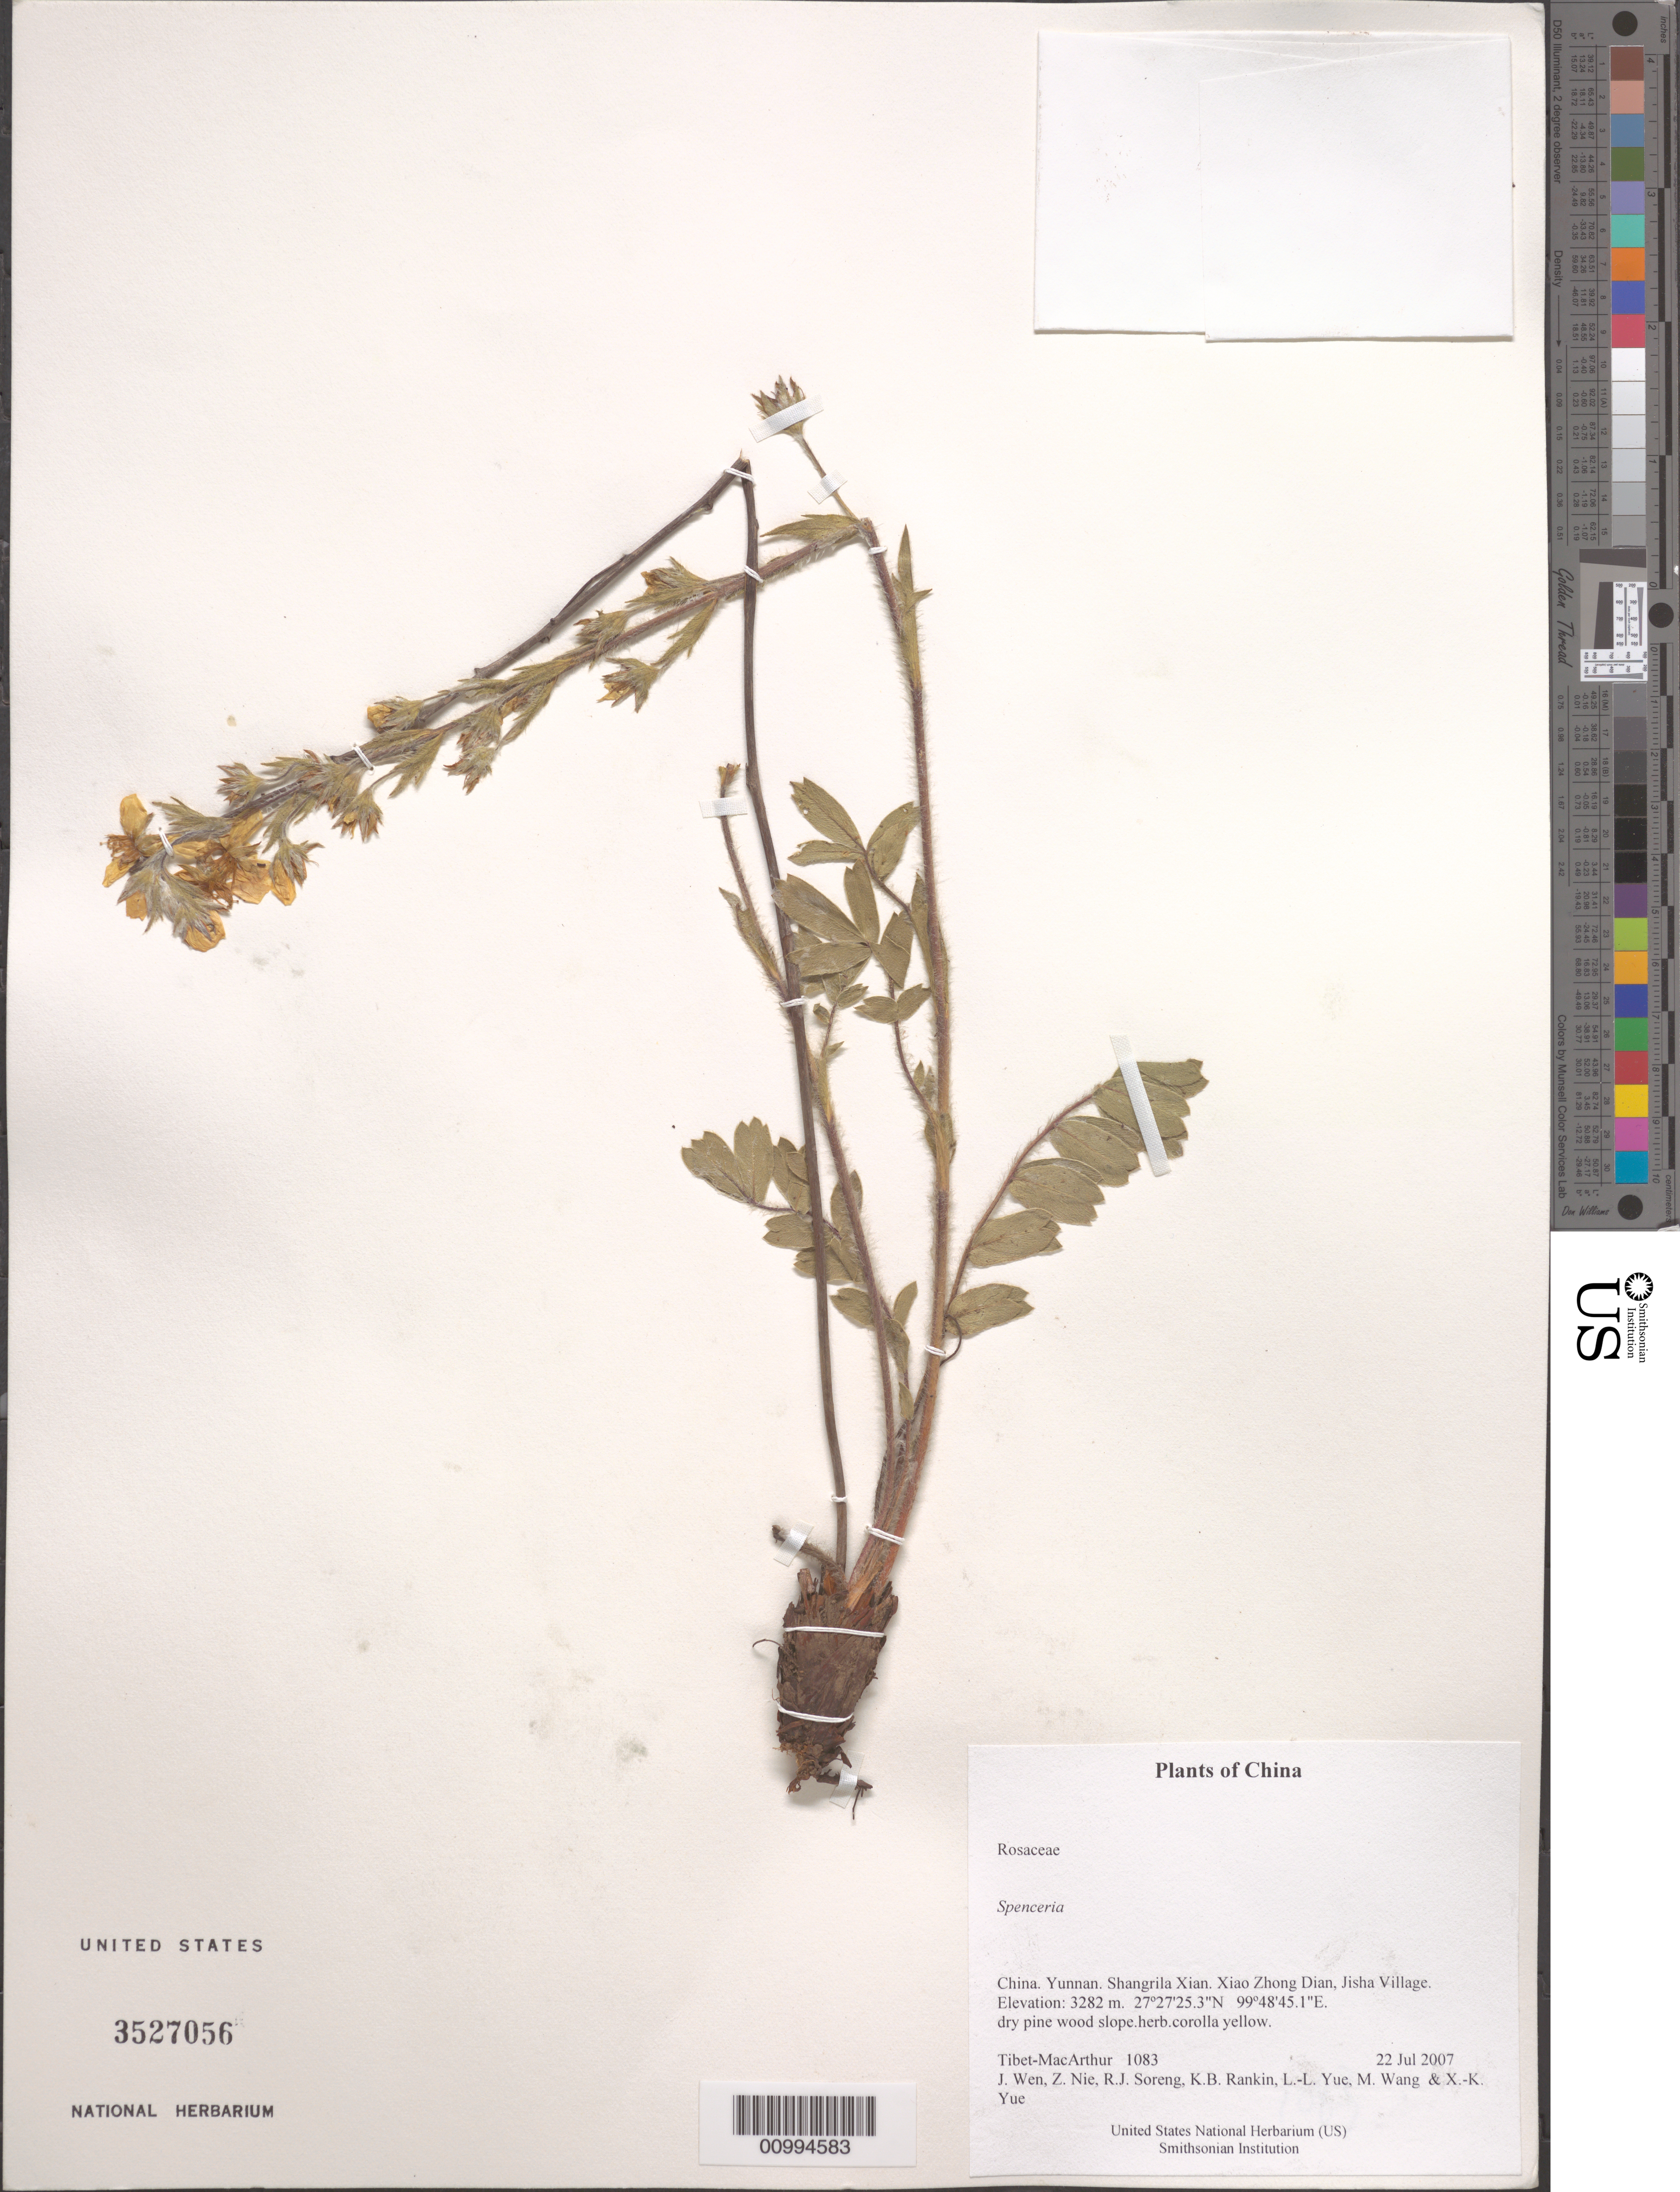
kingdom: Plantae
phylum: Tracheophyta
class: Magnoliopsida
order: Rosales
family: Rosaceae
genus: Spenceria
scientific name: Spenceria sp.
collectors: Tibet-MacArthur, J. Wen, Z. Nie, R. J. Soreng, K. Rankin, L. Yue, M. Wang & X. Yue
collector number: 1083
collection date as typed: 22 Jul 2007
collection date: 2007-07-22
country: China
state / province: Yunnan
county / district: Shangrila Xian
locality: Xiao Zhong Dian, Jisha Village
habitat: dry pine wood slope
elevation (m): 3282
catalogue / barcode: US 3527056